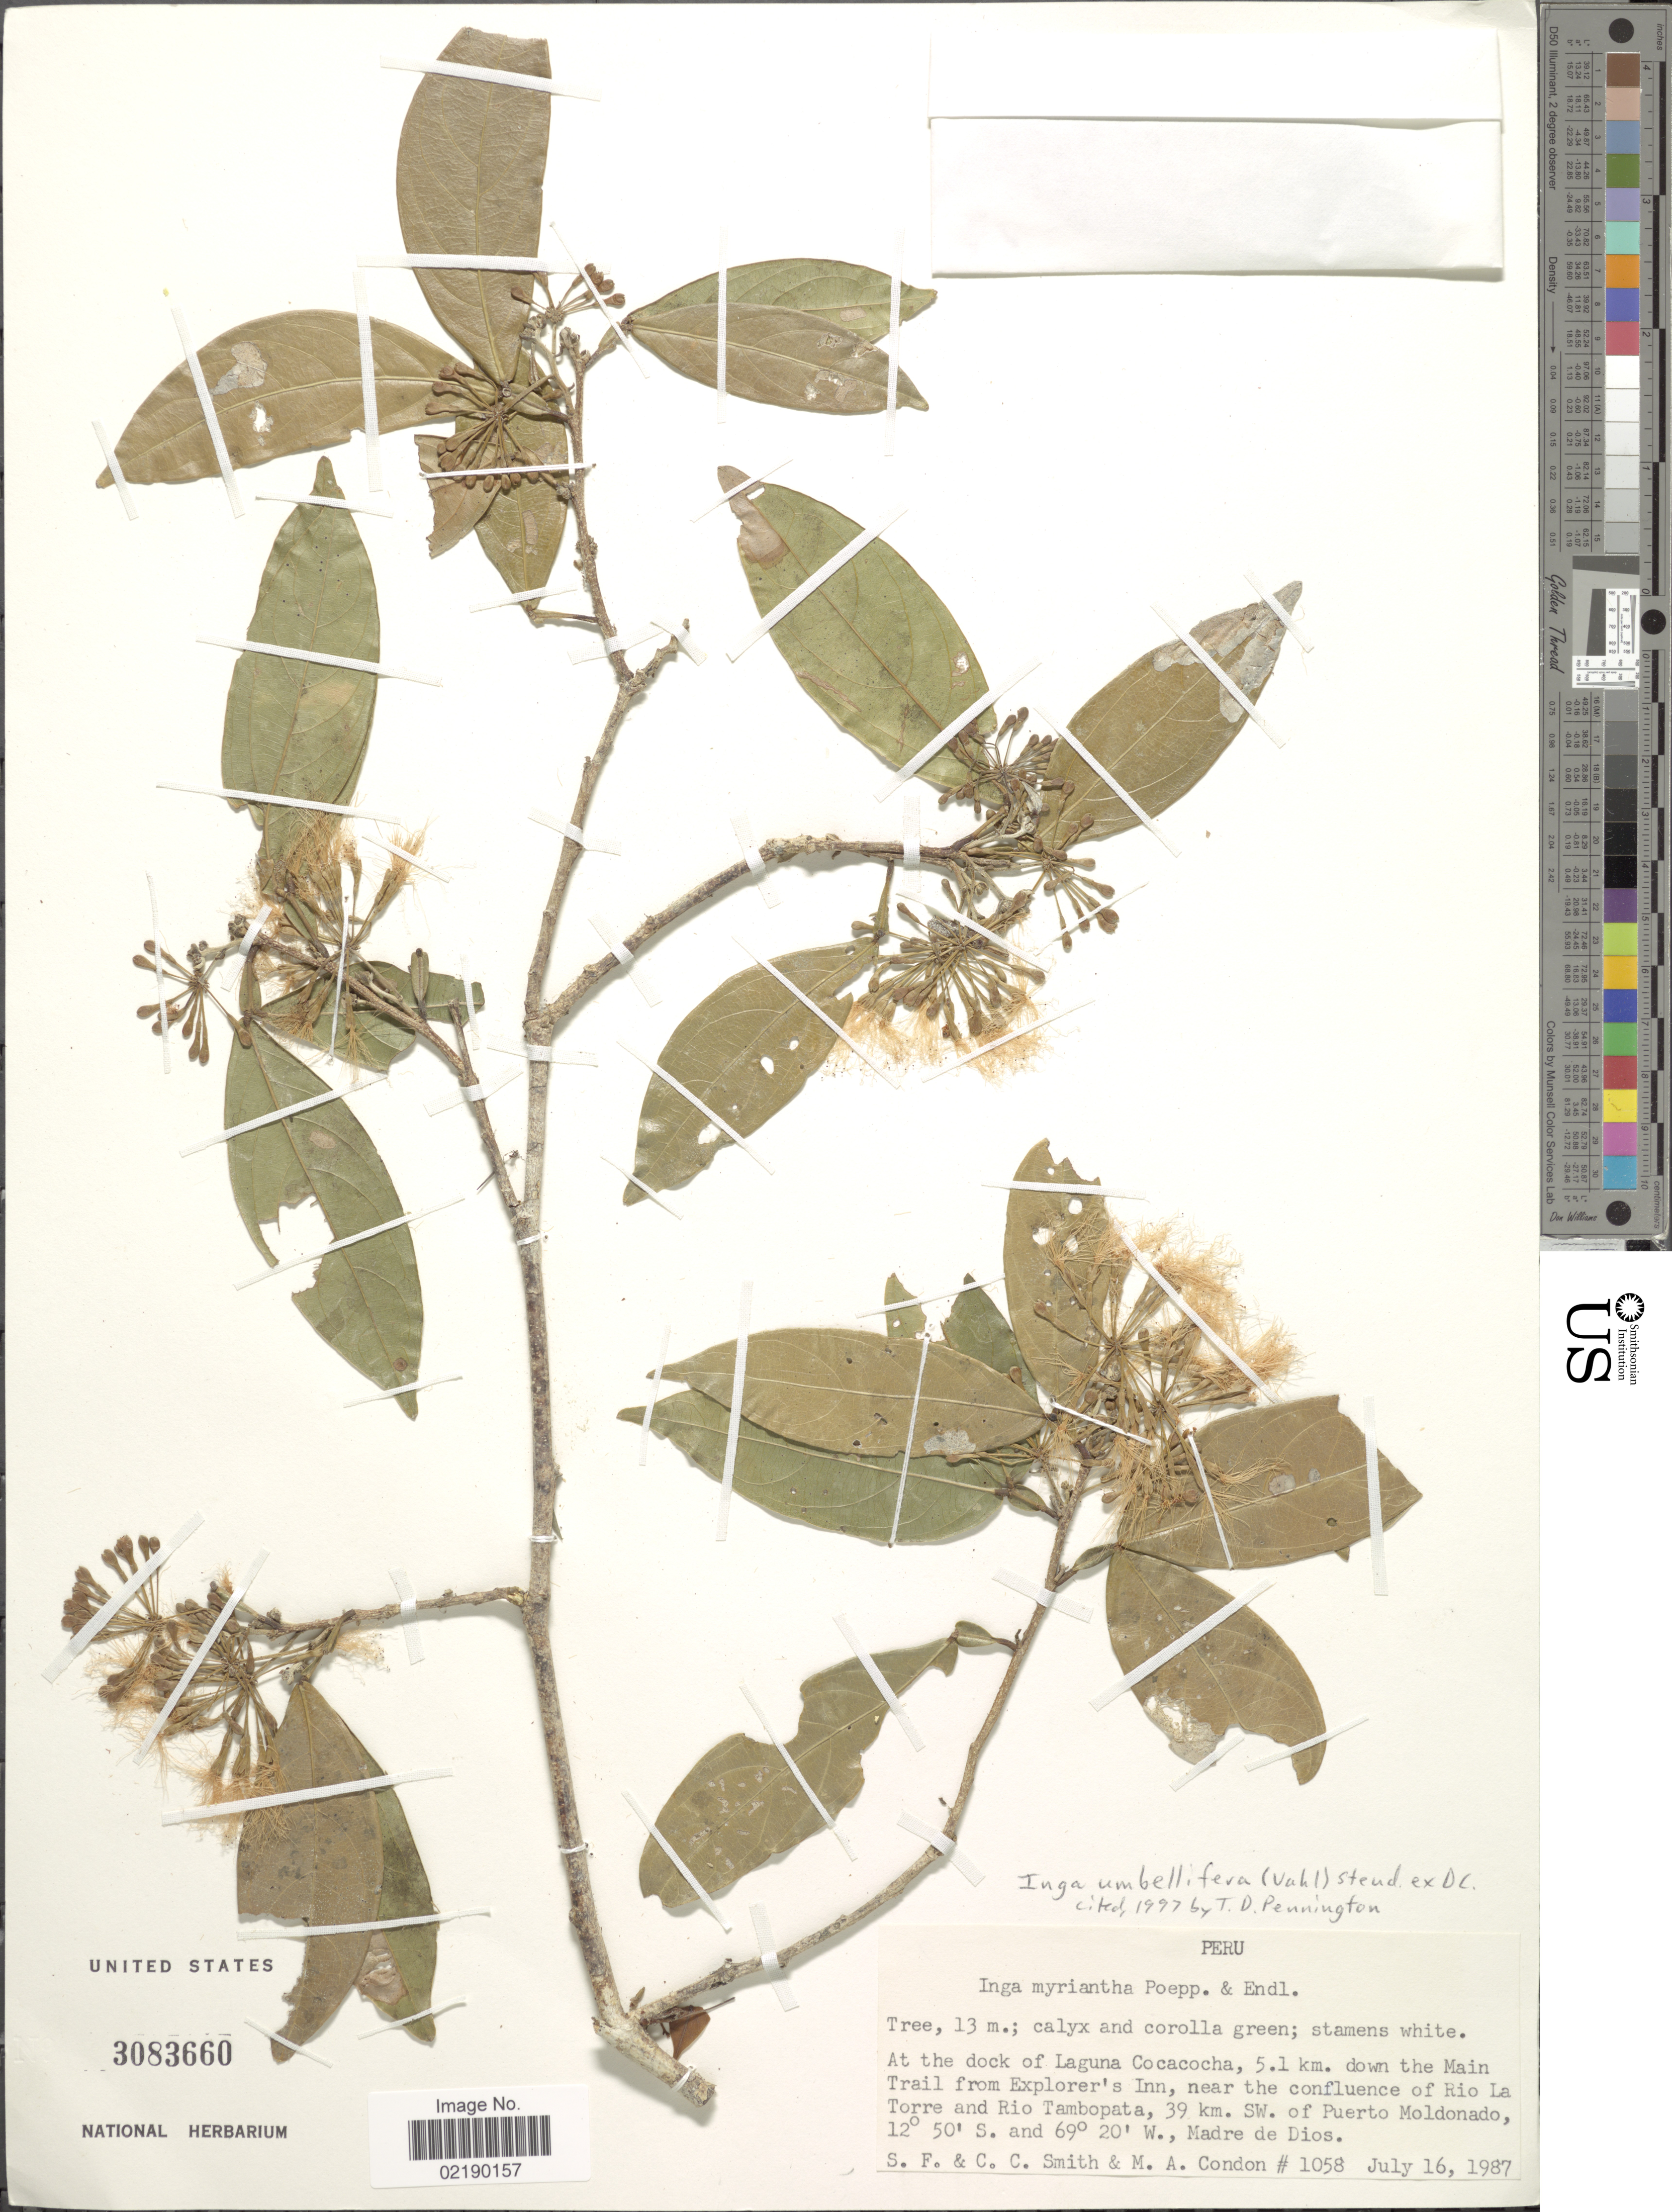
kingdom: Plantae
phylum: Tracheophyta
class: Magnoliopsida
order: Fabales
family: Fabaceae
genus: Inga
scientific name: Inga umbellifera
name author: (Vahl) Steud. ex DC.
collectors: S.F. Smith, C. C. Smith & M. Condon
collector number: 1058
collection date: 1987-07-16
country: Peru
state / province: Madre de Dios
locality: At the dock of Laguna Cocacocha, 5.1 km. down the Main Trail from Explorer's Inn, near the confluence of Rio La Torre and Rio Tambopata, 39 km SW of Puerto Moldonado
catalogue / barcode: US 3083660